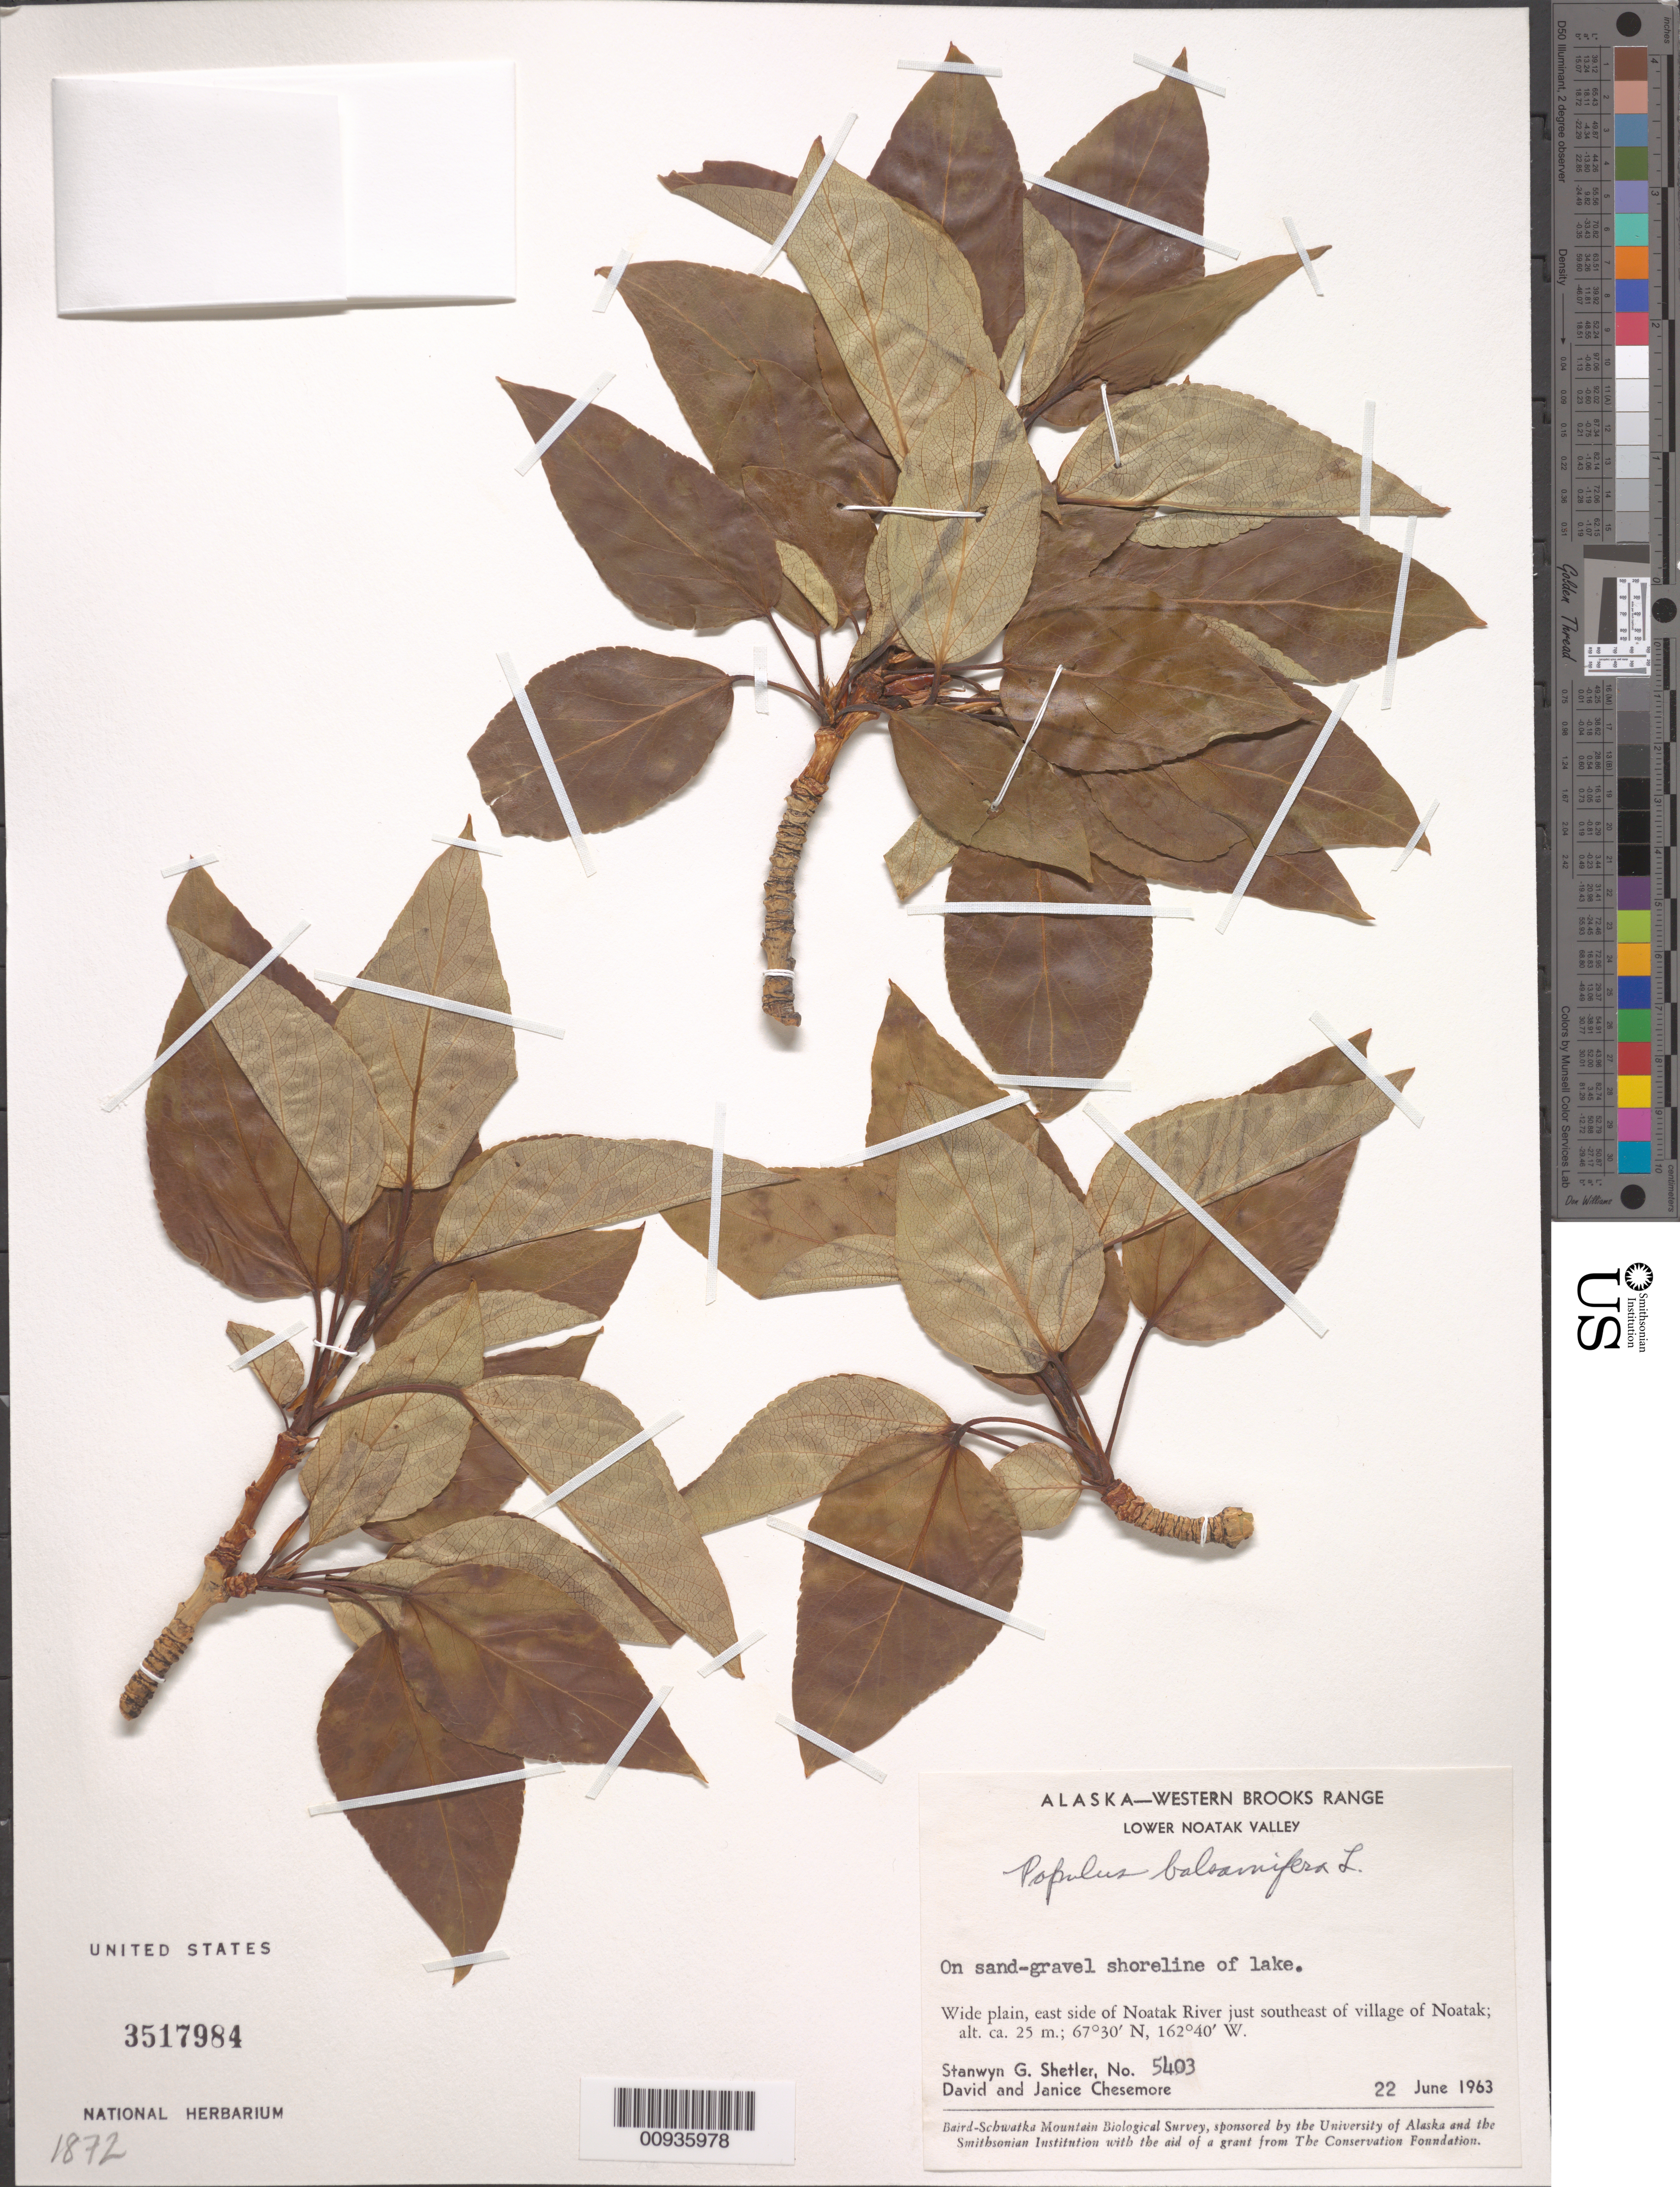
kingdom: Plantae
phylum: Tracheophyta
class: Magnoliopsida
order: Malpighiales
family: Salicaceae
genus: Populus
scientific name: Populus balsamifera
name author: L.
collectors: S. Shetler, D. Chesemore & J. Chesemore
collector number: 5403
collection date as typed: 22 Jun 1963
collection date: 1963-06-22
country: United States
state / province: Alaska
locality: East side of Noatak River just southeast of village of Noatak. Western Brooks Range, Lower Noatak Valley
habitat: Wide plain. On sand-gravel shoreline of lake.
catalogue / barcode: US 3517984